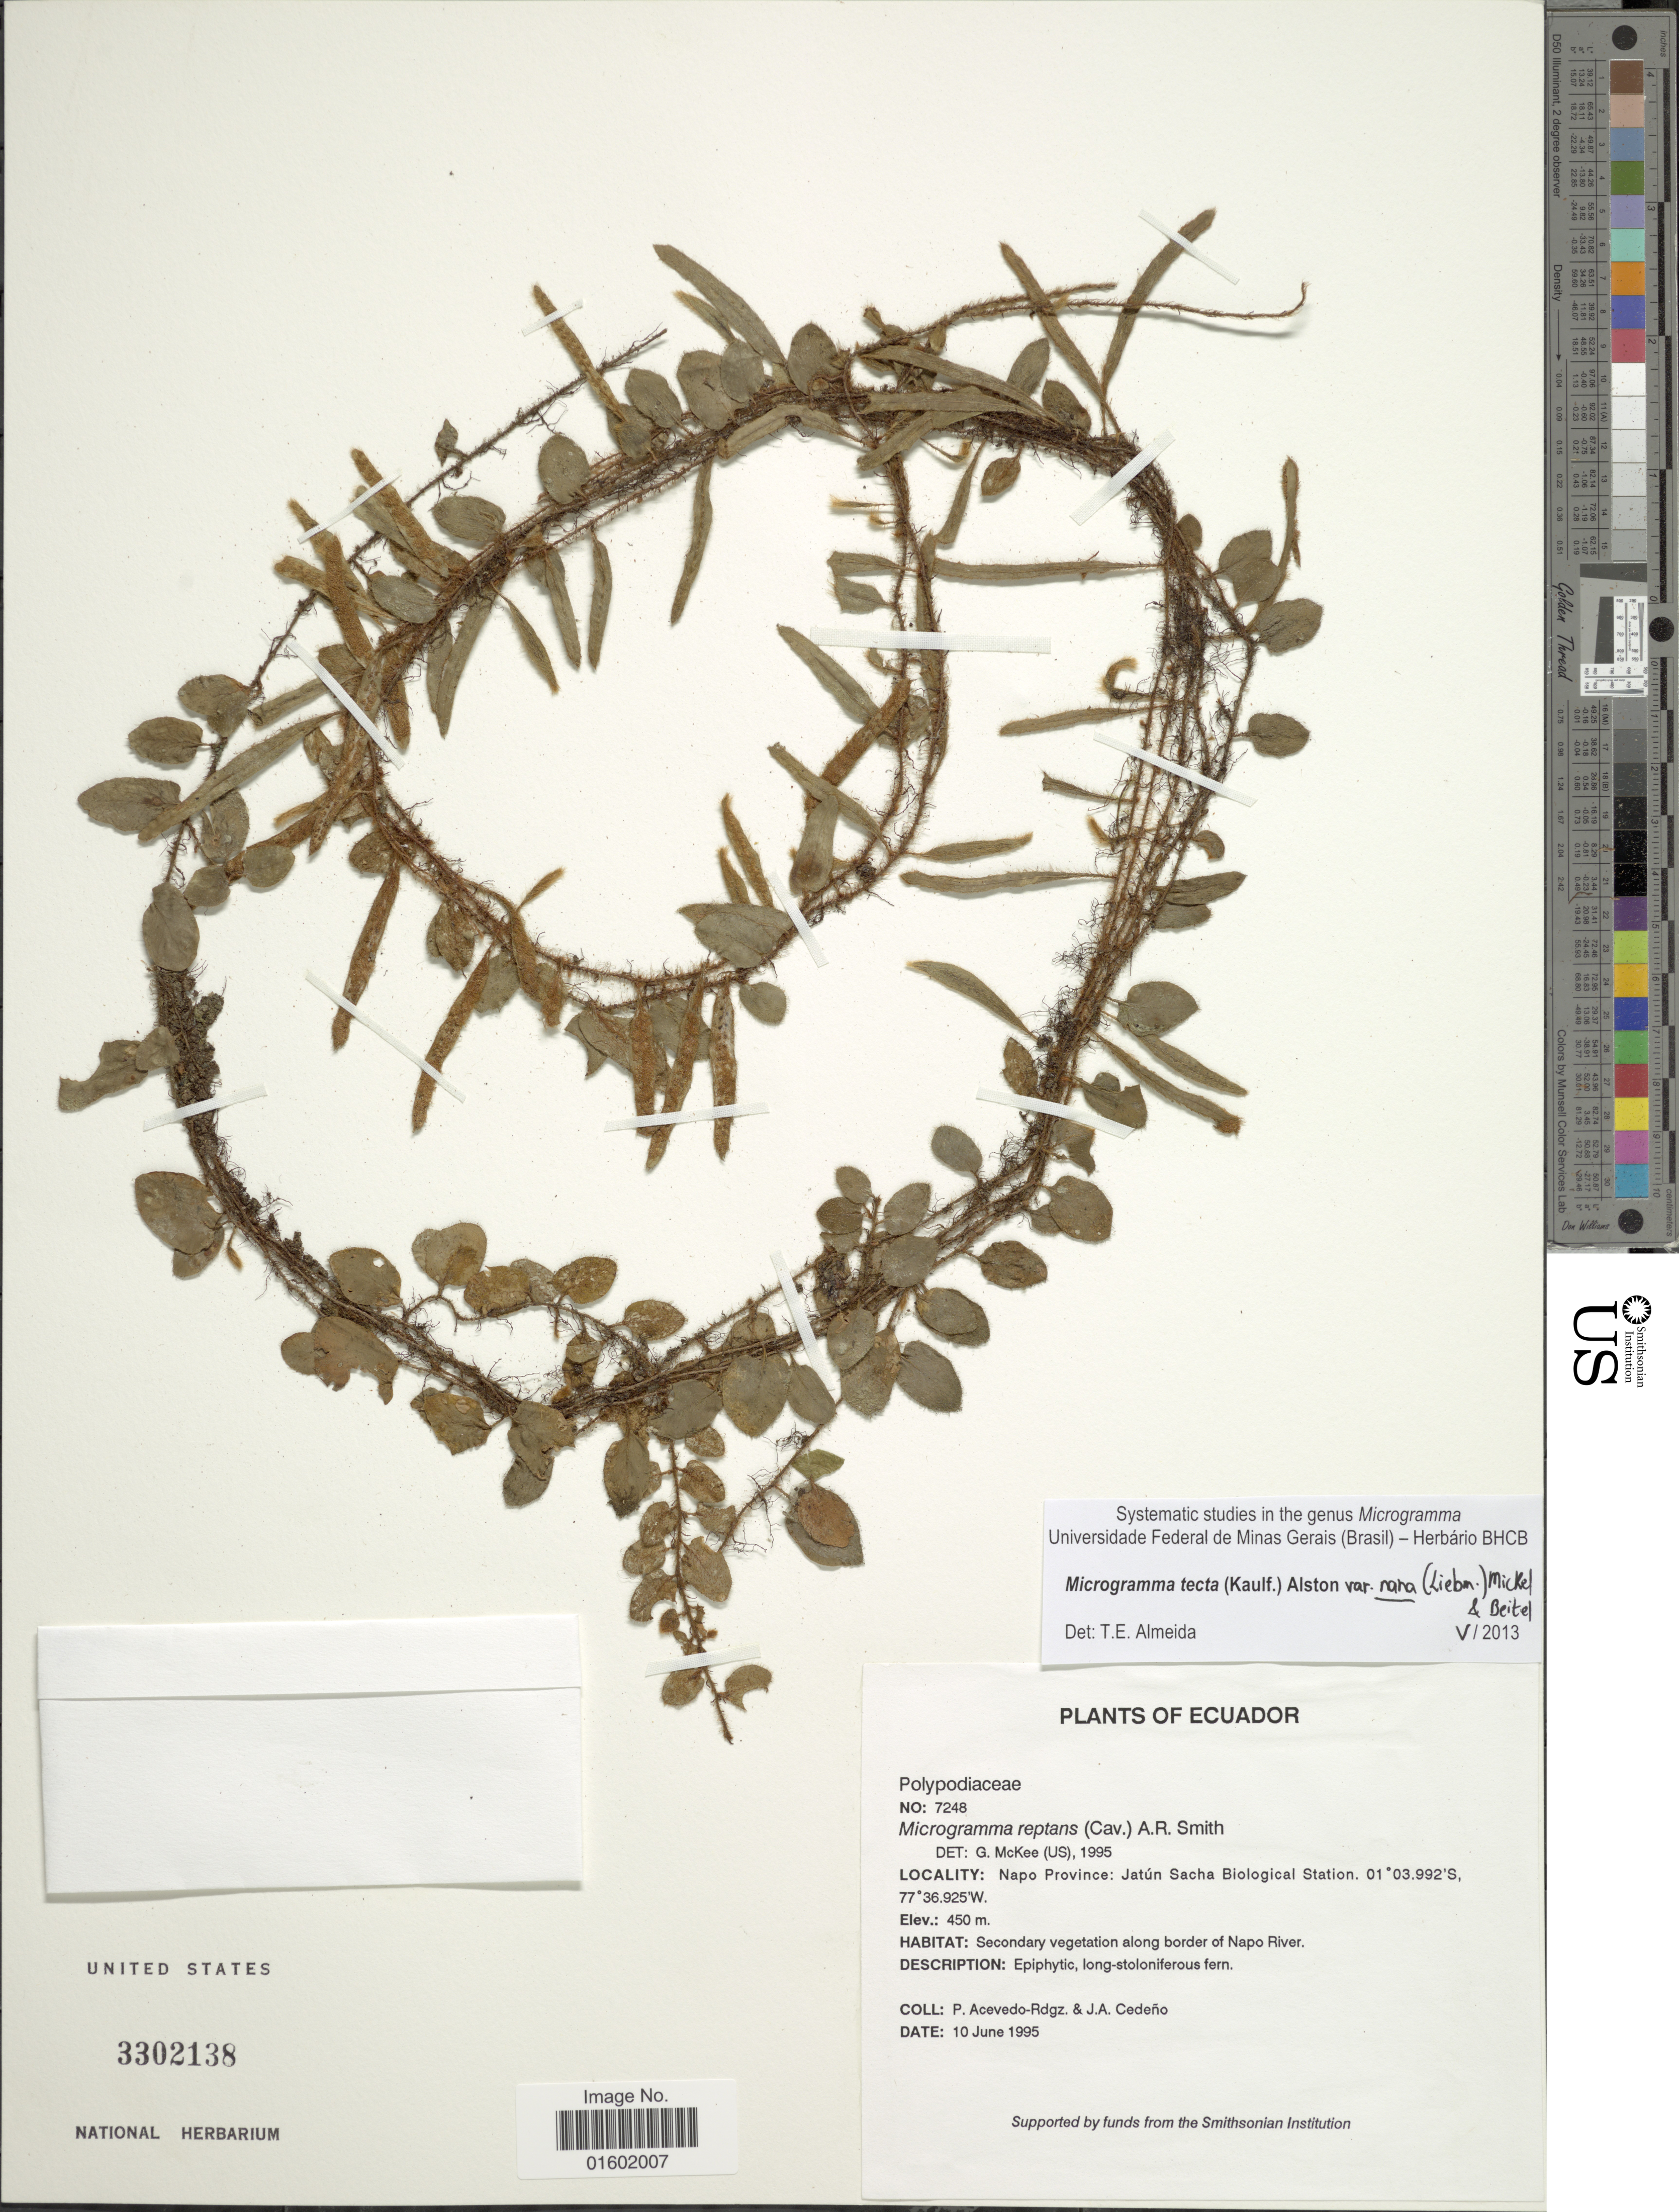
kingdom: Plantae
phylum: Tracheophyta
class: Polypodiopsida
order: Polypodiales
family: Polypodiaceae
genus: Microgramma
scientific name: Microgramma tecta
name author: (Kaulf.) Alston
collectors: P. Acevedo-Rodr. & J. A. Cedeno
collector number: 7248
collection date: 1995-06-10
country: Ecuador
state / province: Napo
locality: Napo Province: Jatun Sacha Biologica Station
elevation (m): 450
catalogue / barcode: US 3302138